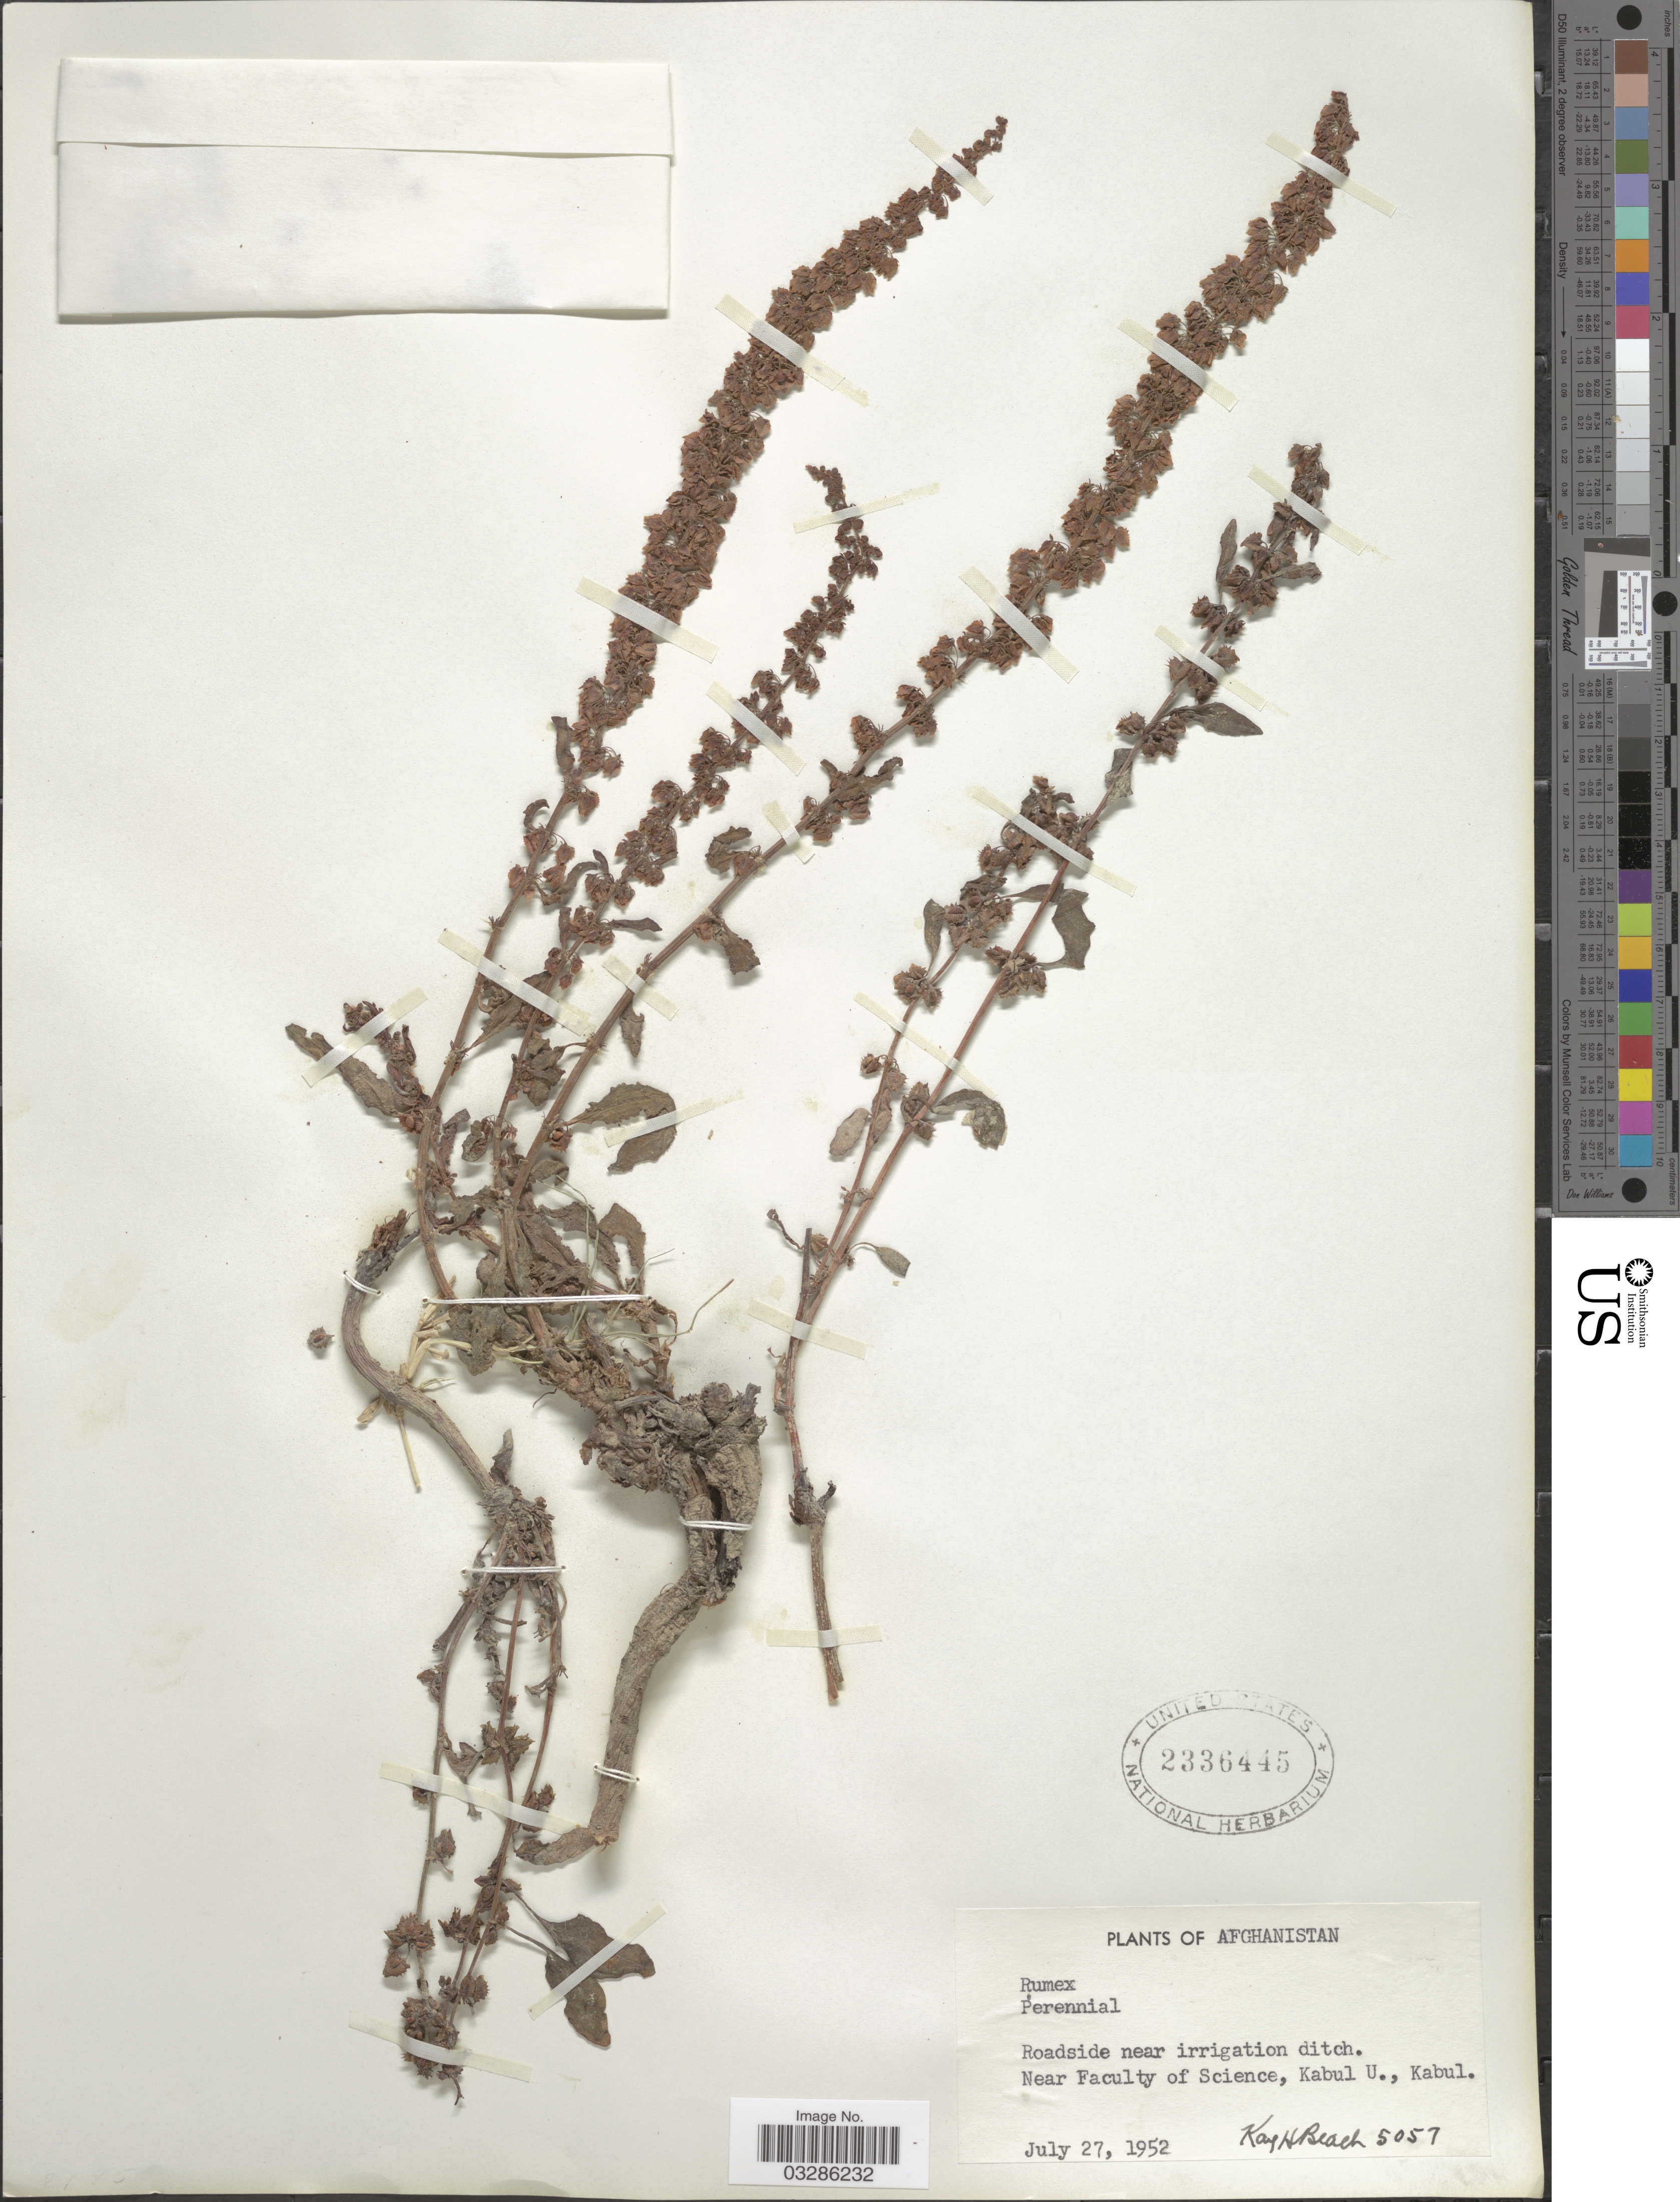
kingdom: Plantae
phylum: Tracheophyta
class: Magnoliopsida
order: Caryophyllales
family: Polygonaceae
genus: Rumex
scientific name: Rumex sp.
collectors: K. H. Beach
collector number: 5057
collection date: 1952-07-27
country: Afghanistan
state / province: Kabul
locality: Near Faculty of Science, Kabul U., Kabul.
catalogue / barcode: US 2336445